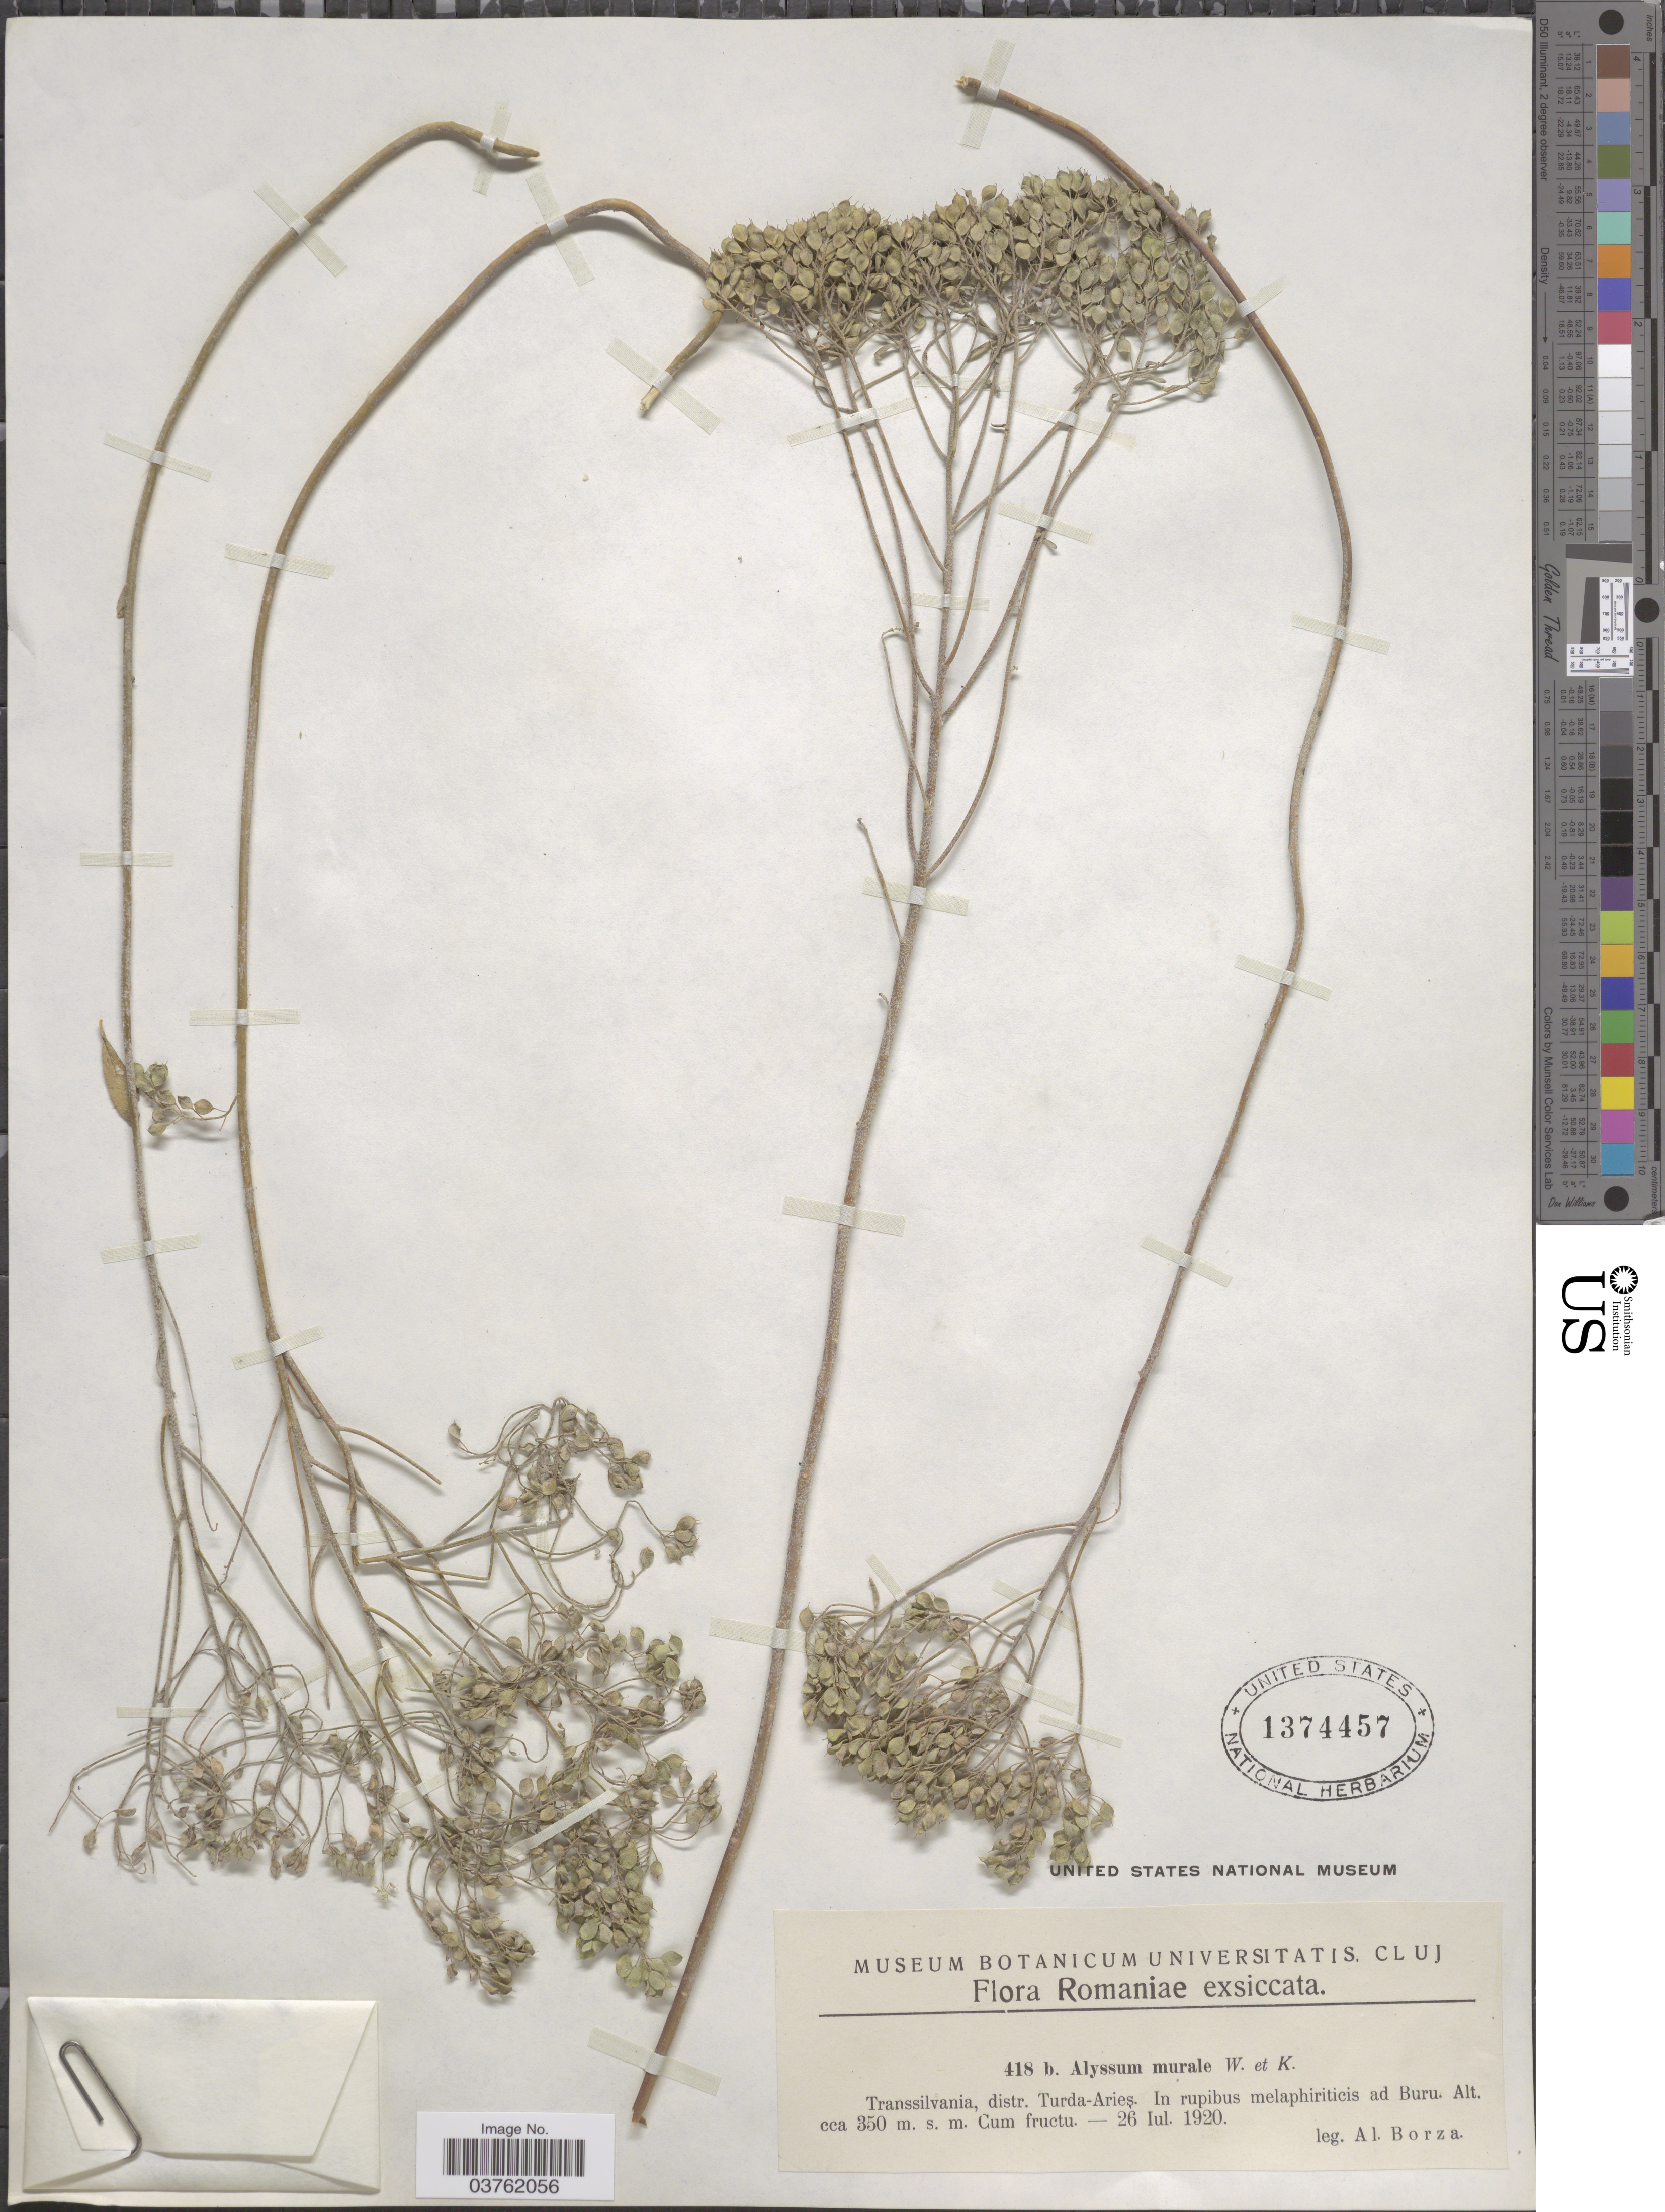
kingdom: Plantae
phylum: Tracheophyta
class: Magnoliopsida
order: Brassicales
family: Brassicaceae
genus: Alyssum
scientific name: Alyssum murale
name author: Waldst. & Kit.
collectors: A. Borza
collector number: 418b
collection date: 1920-07-26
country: Romania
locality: Transsilvania, distr. Turda-Arieş. In rupibus melaphiriticis ad Buru.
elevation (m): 350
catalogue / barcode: US 1374457